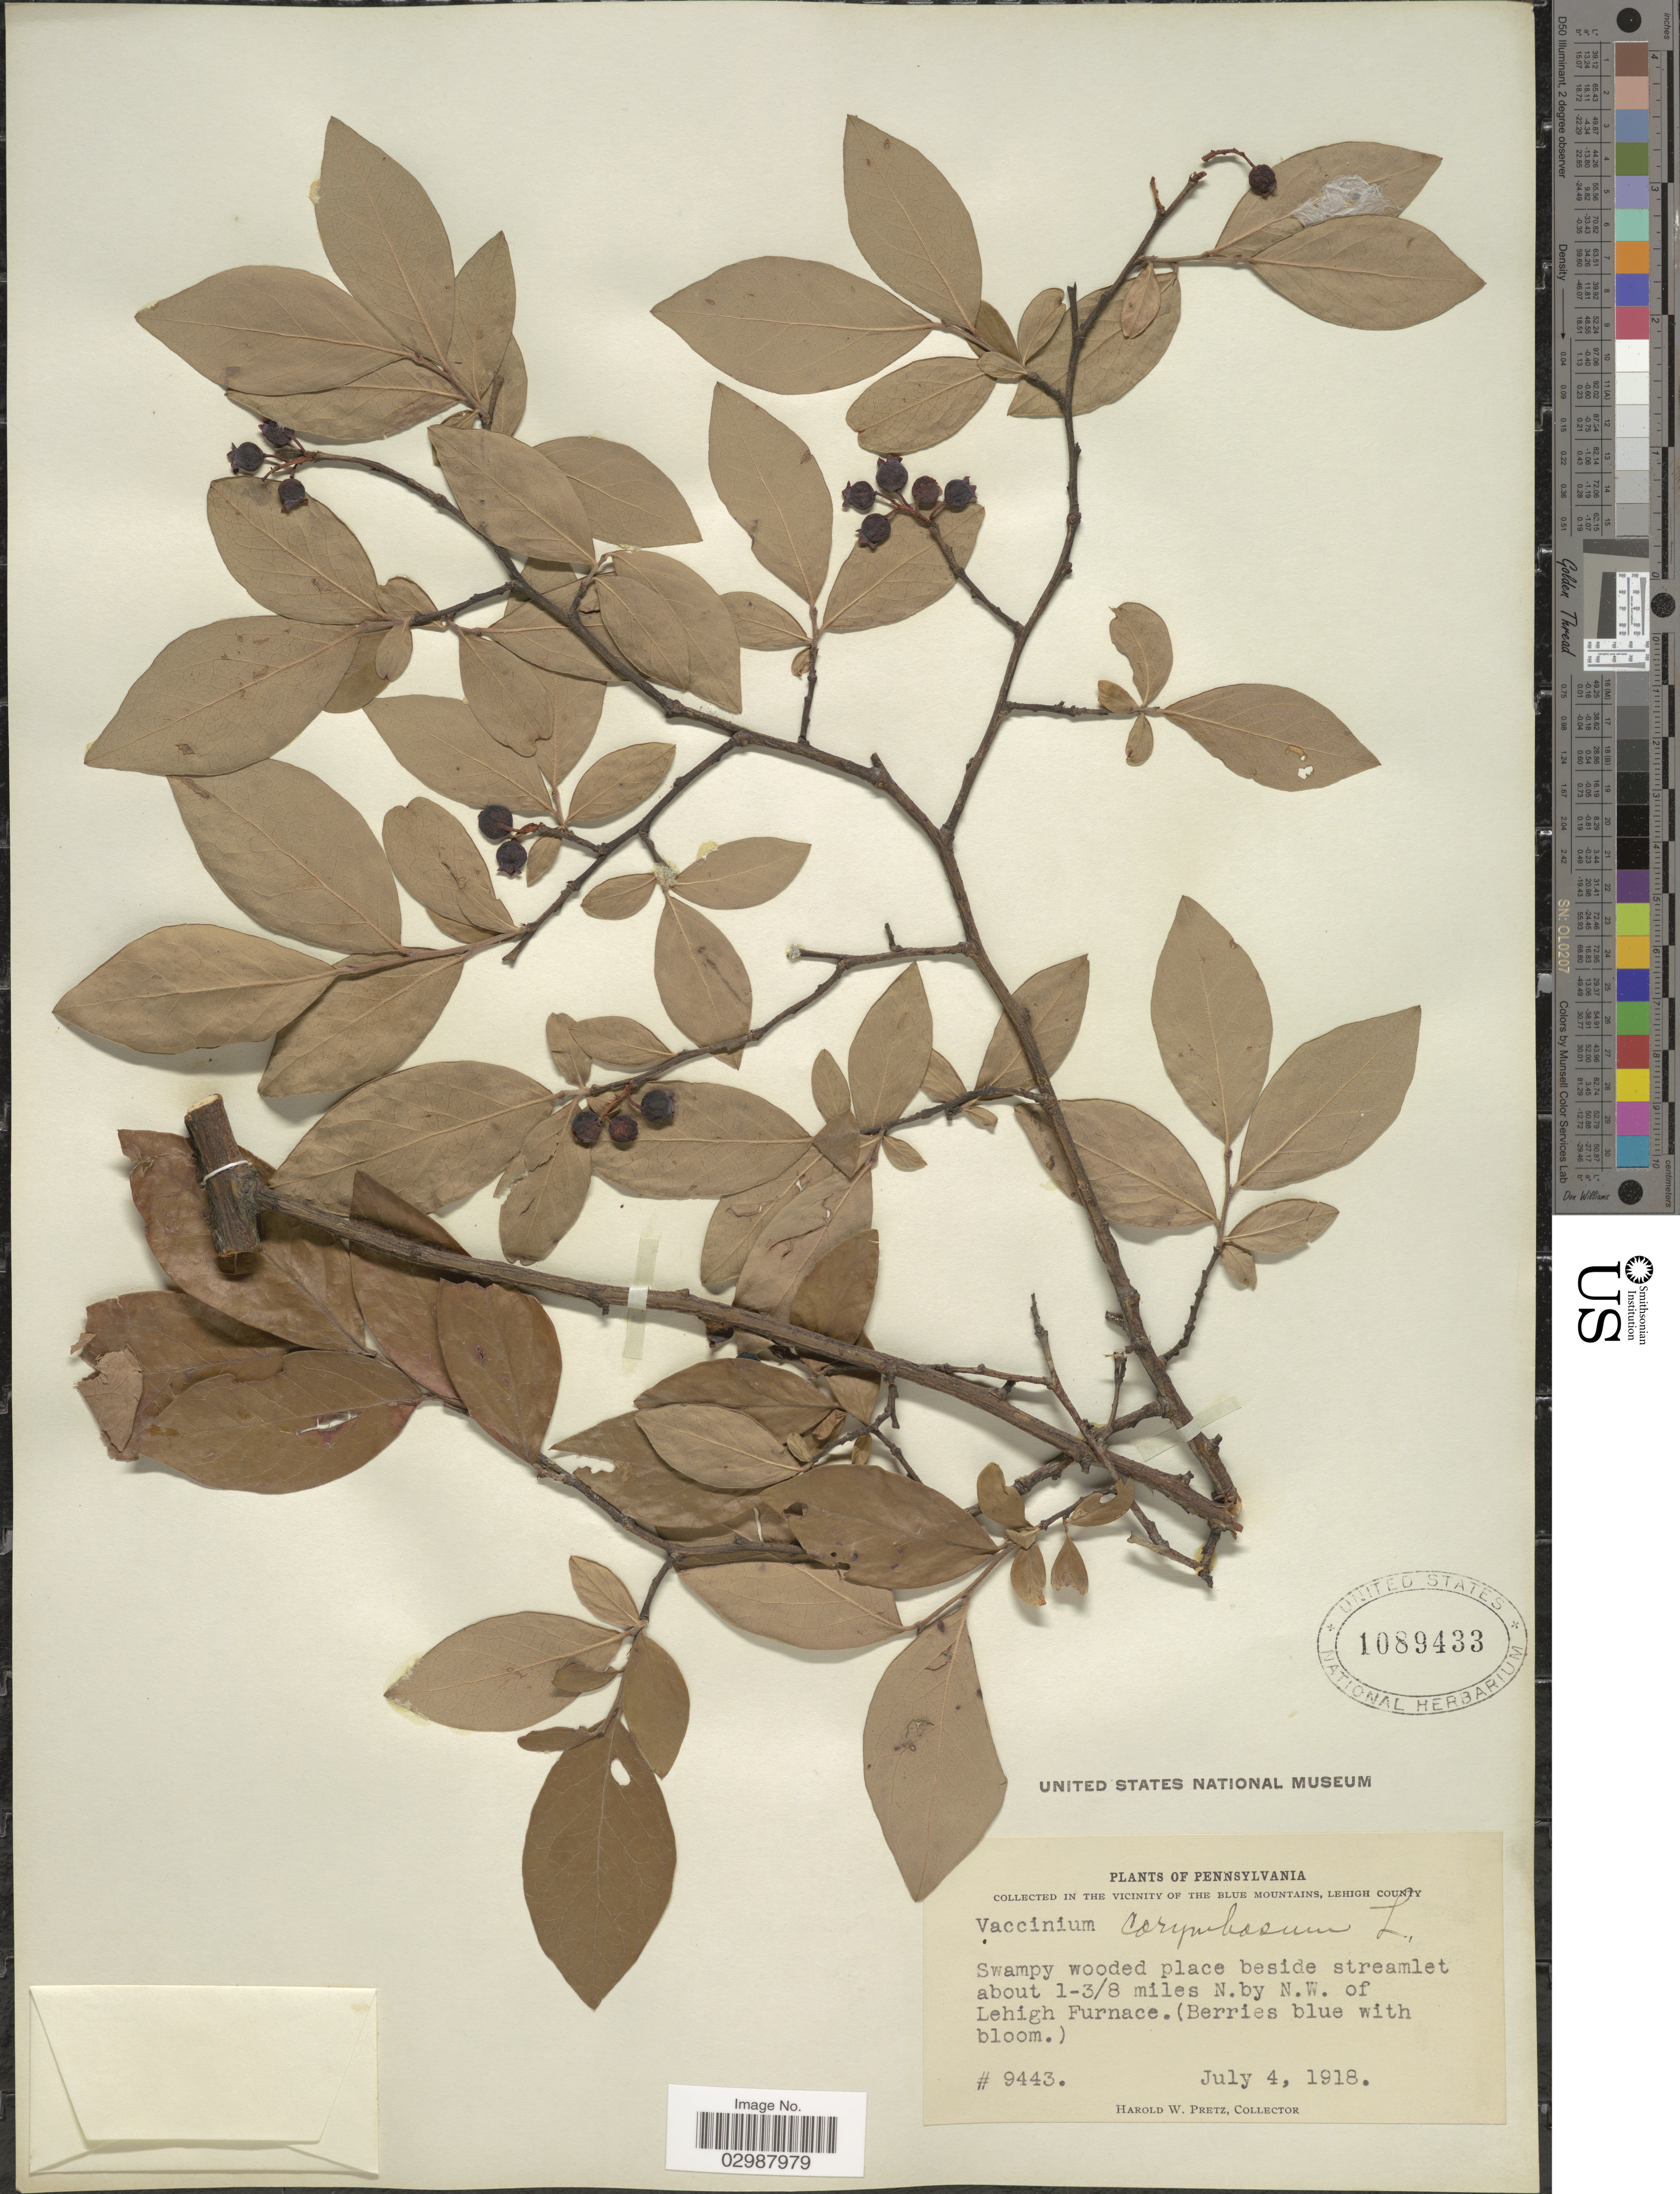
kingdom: Plantae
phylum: Tracheophyta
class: Magnoliopsida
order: Ericales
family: Ericaceae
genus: Vaccinium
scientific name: Vaccinium corymbosum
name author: L.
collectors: H. W. Pretz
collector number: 9443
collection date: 1918-07-04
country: United States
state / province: Pennsylvania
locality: In the Vicinity of the Blue Mountains, Lehigh County. Swampy wooded place beside streamlet about 1-3/8 miles N. by N.W. of Lehigh Furnace.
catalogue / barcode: US 1089433